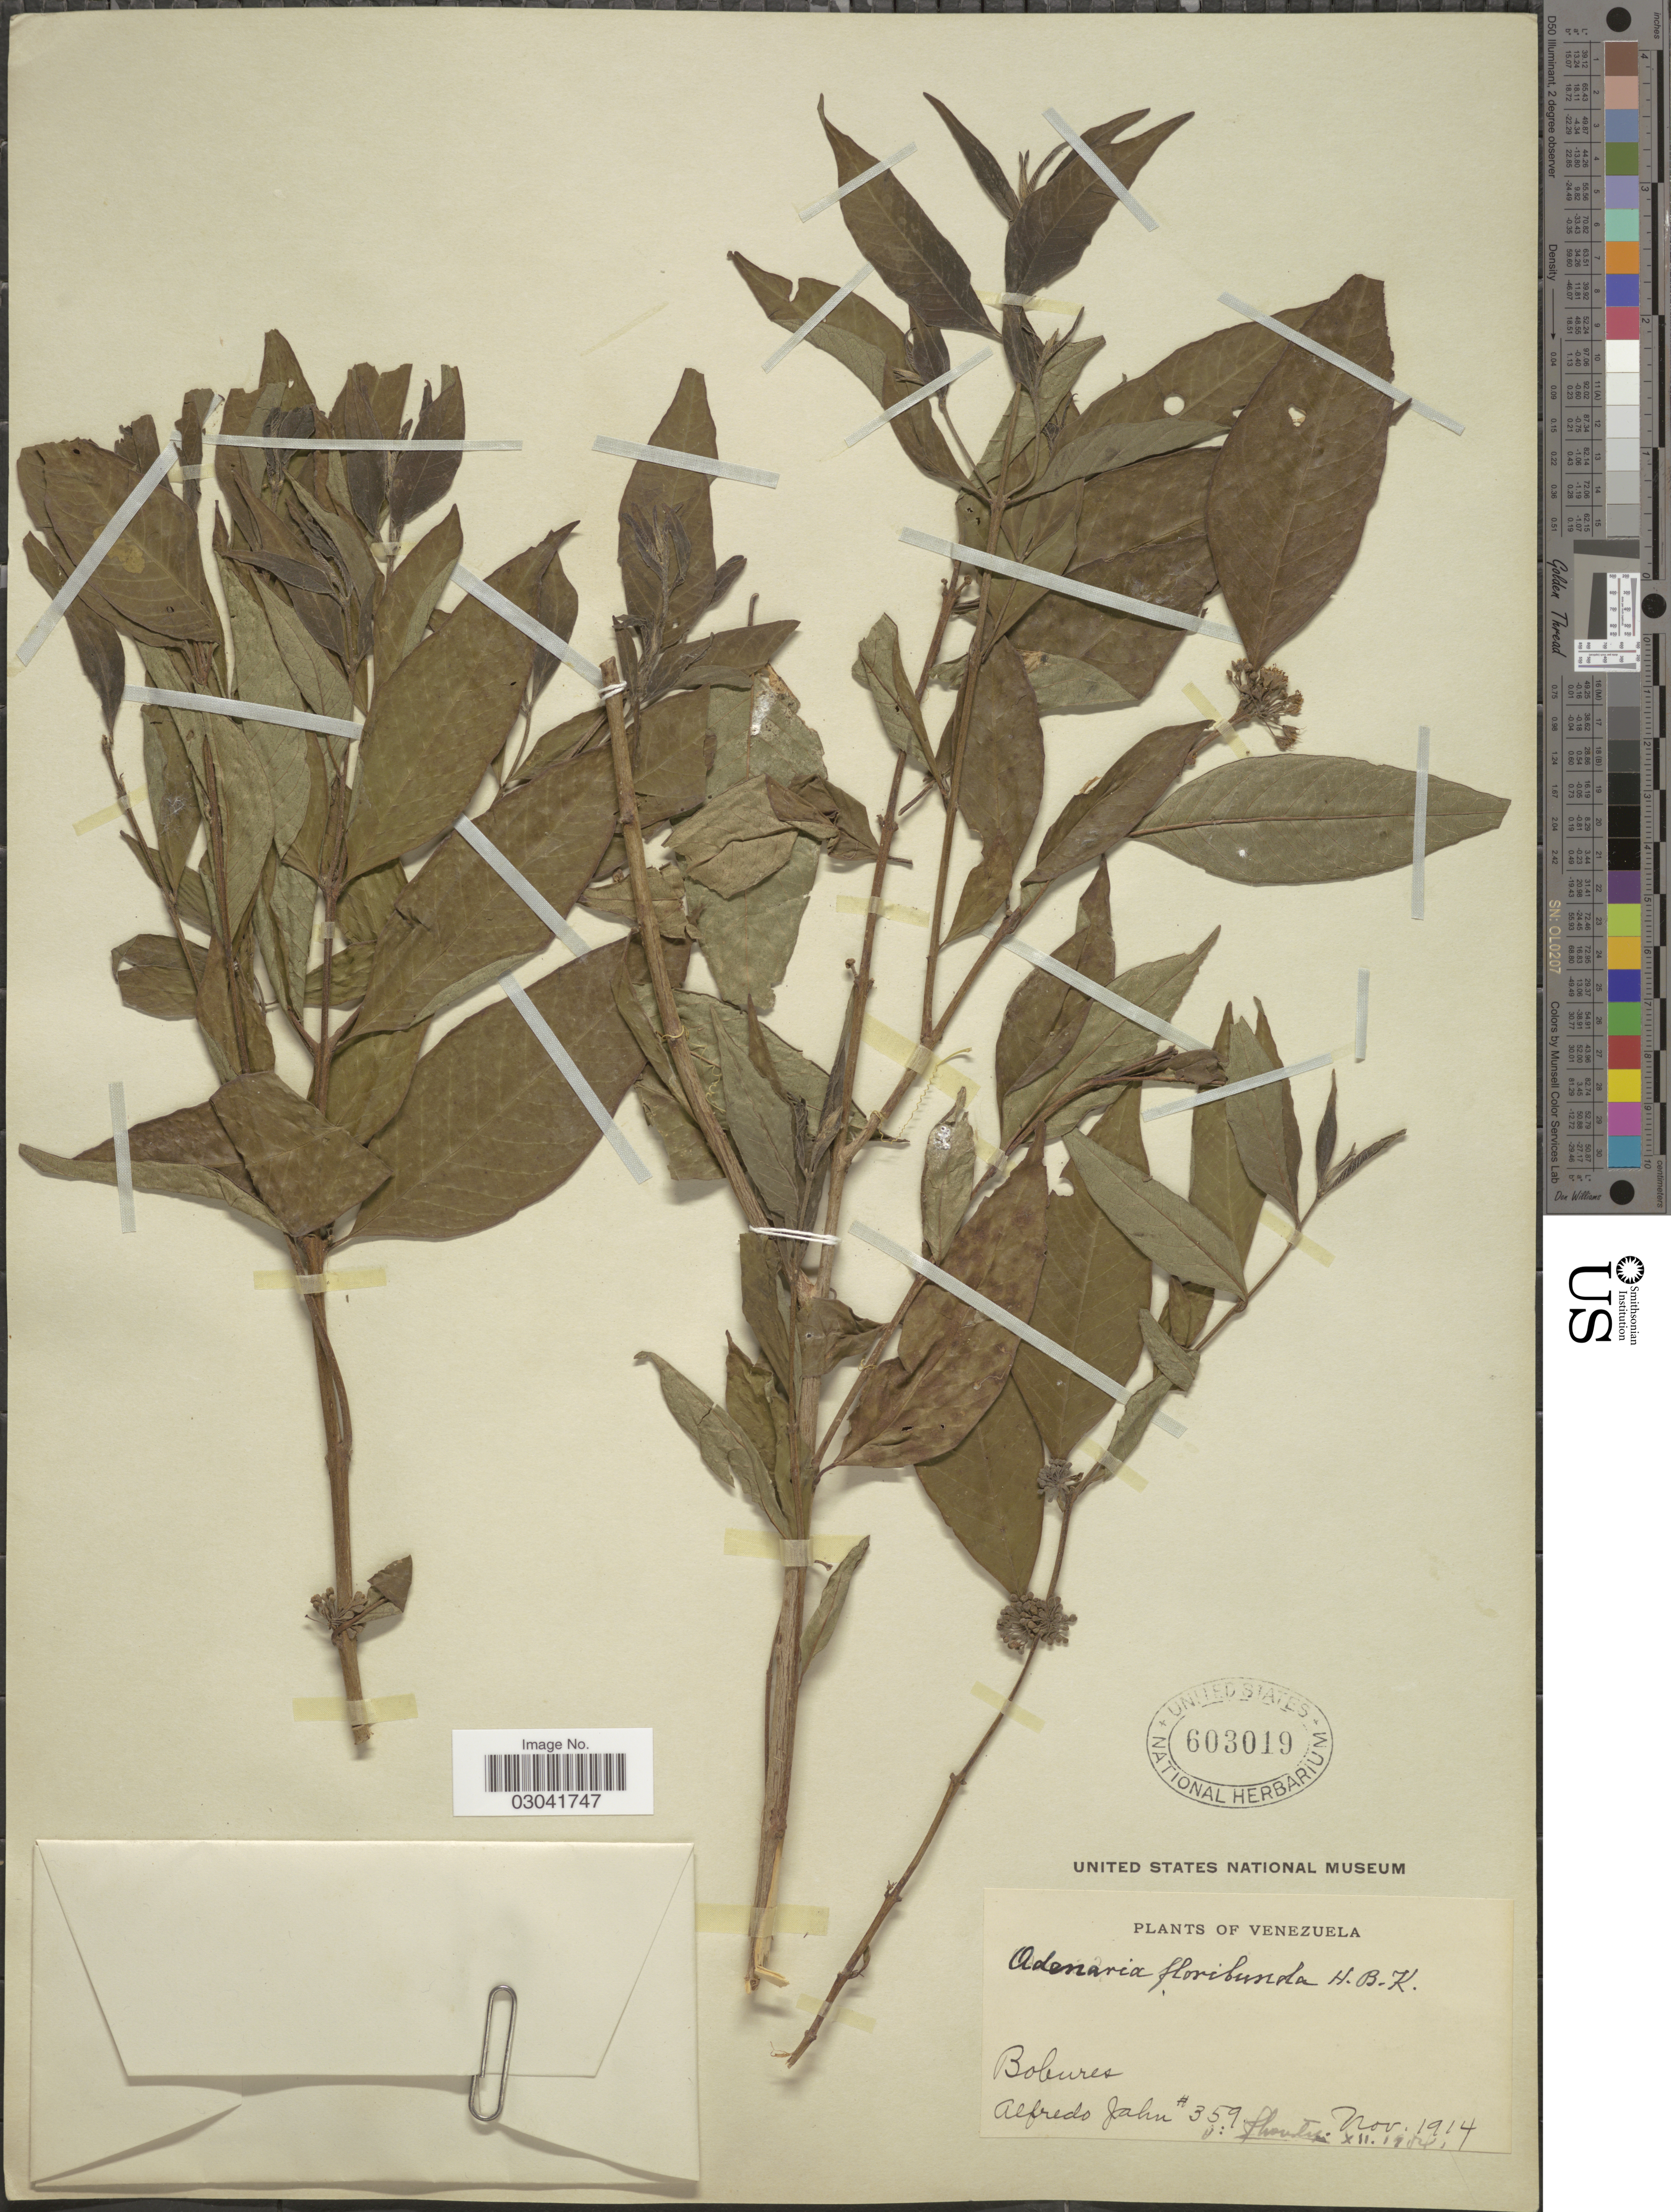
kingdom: Plantae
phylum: Tracheophyta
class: Magnoliopsida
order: Myrtales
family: Lythraceae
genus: Adenaria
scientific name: Adenaria floribunda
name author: Kunth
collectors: A. Jahn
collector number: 359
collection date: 1914-11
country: Venezuela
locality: Bobures.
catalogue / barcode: US 603019